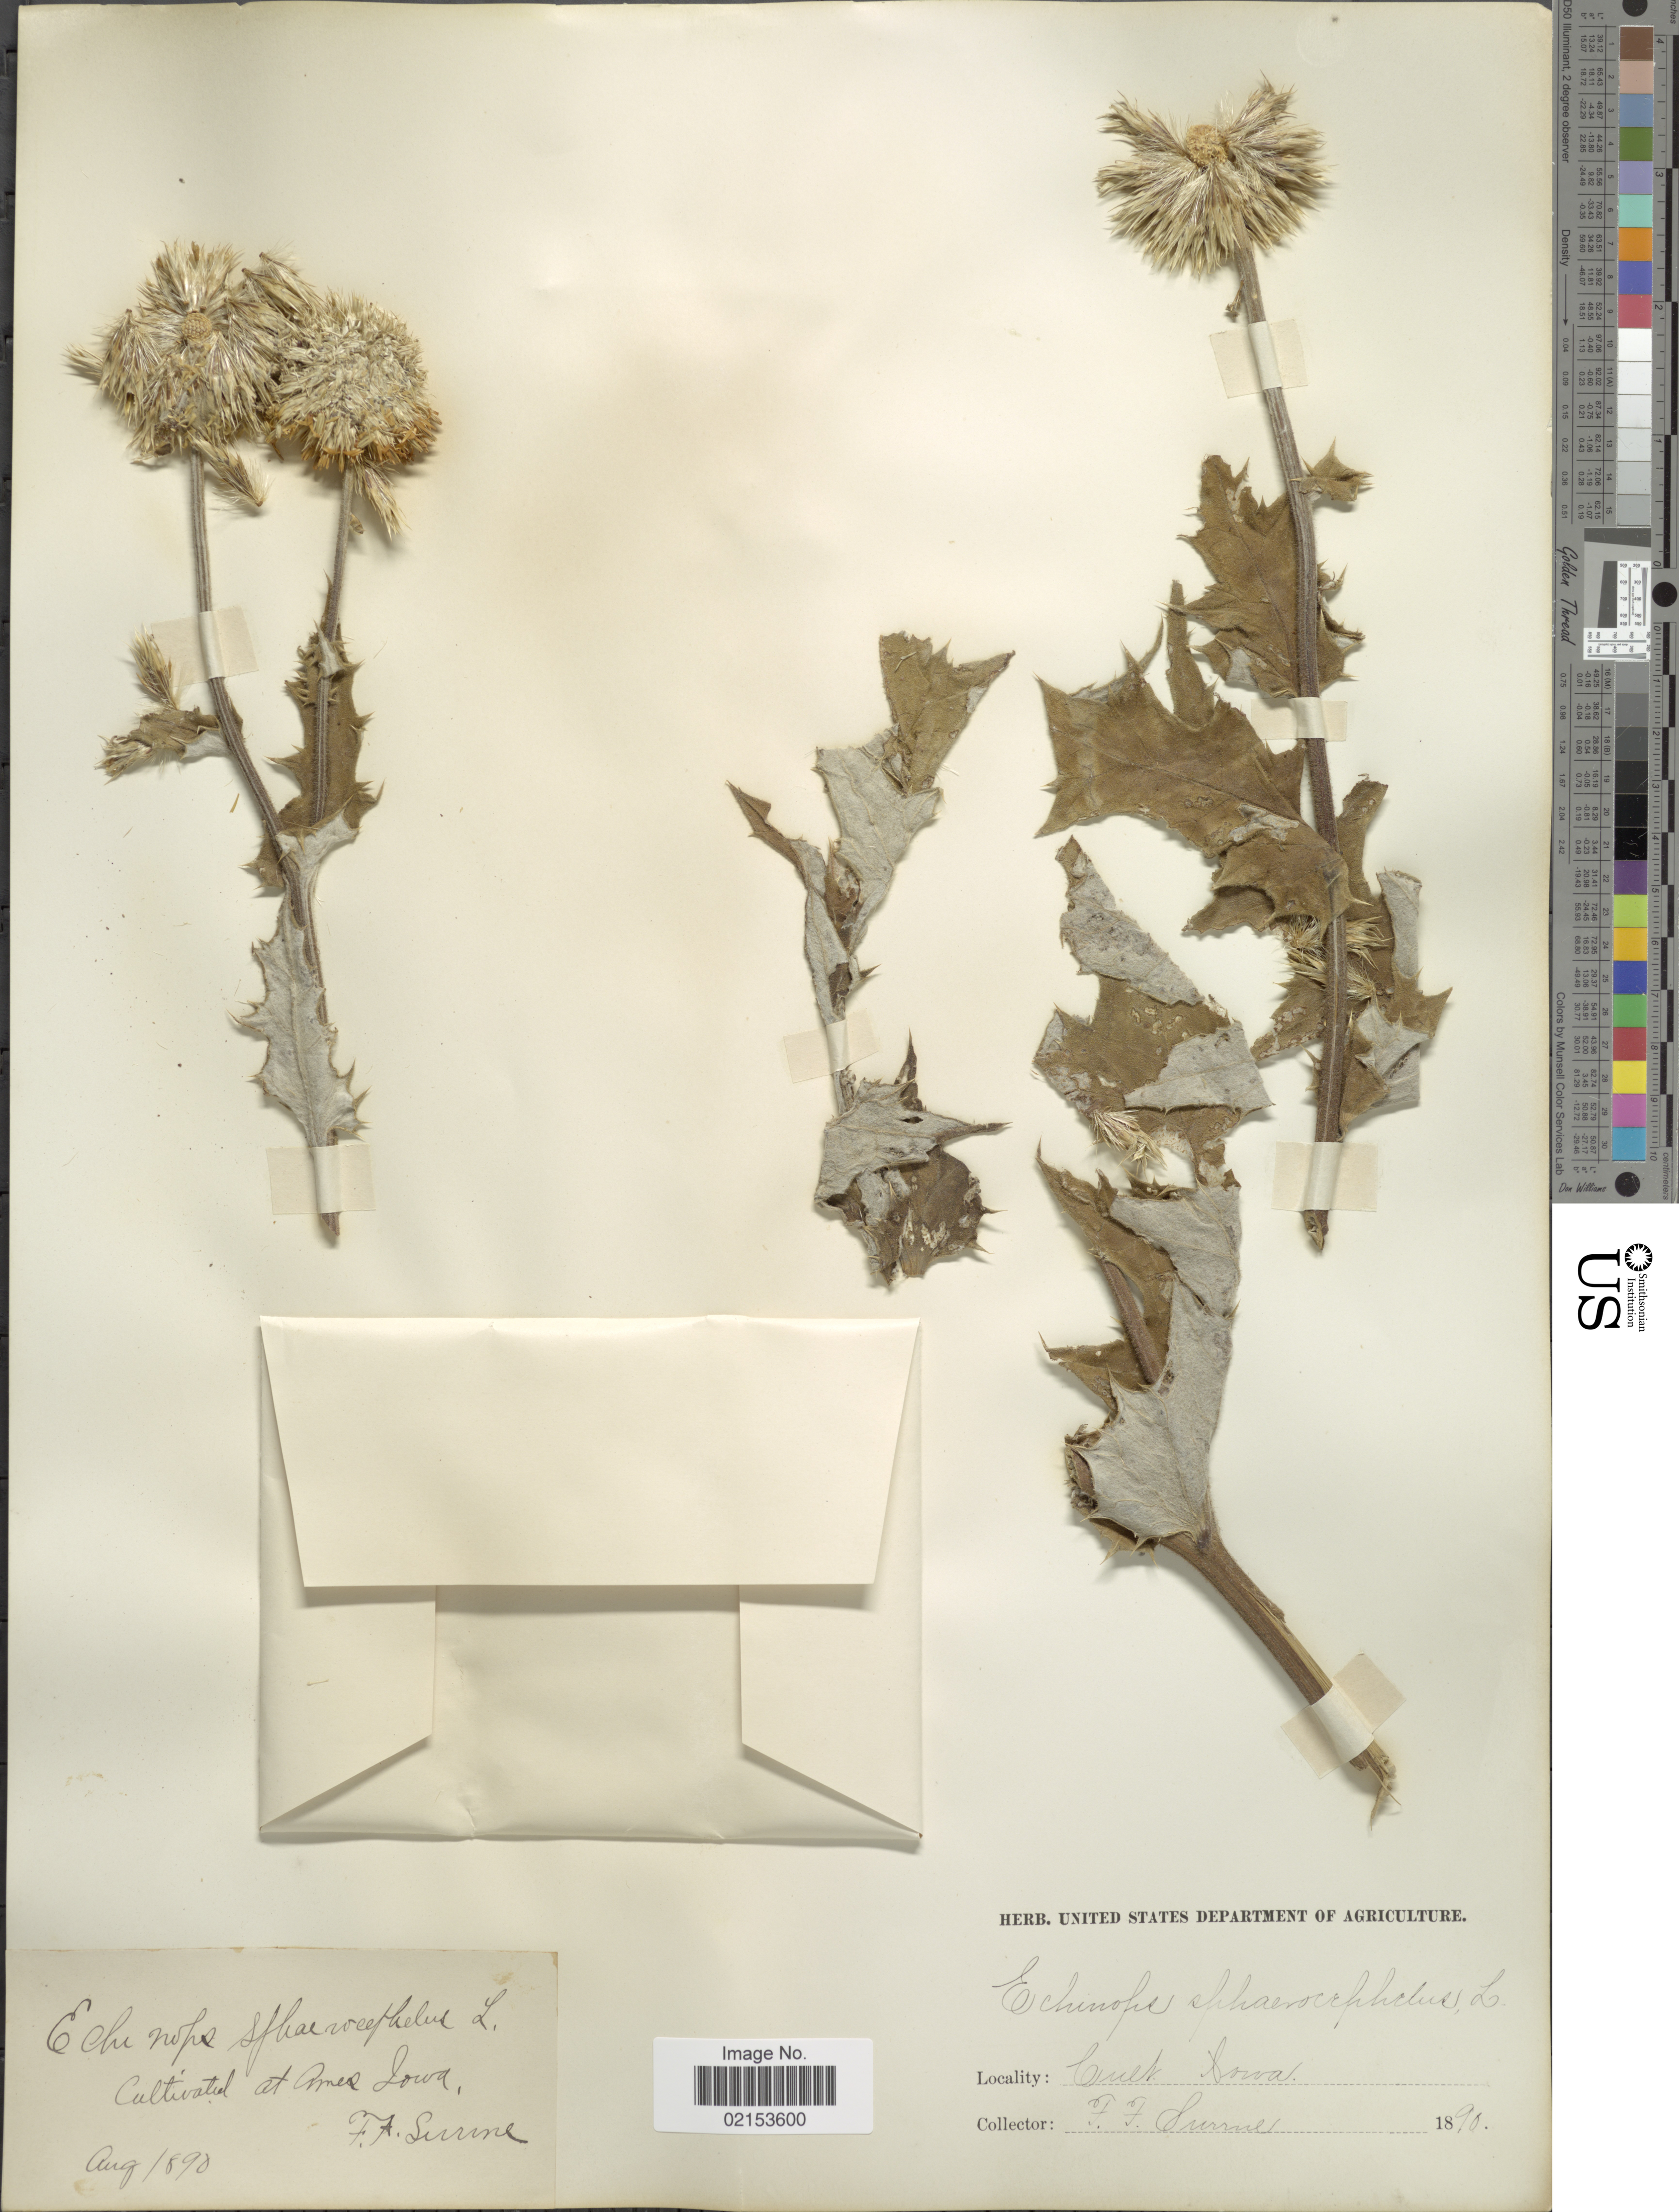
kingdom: Plantae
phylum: Tracheophyta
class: Magnoliopsida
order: Asterales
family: Asteraceae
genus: Echinops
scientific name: Echinops sphaerocephalus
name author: L.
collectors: F. Sirrine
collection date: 1890-08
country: United States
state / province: Iowa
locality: At Amer. Iowa